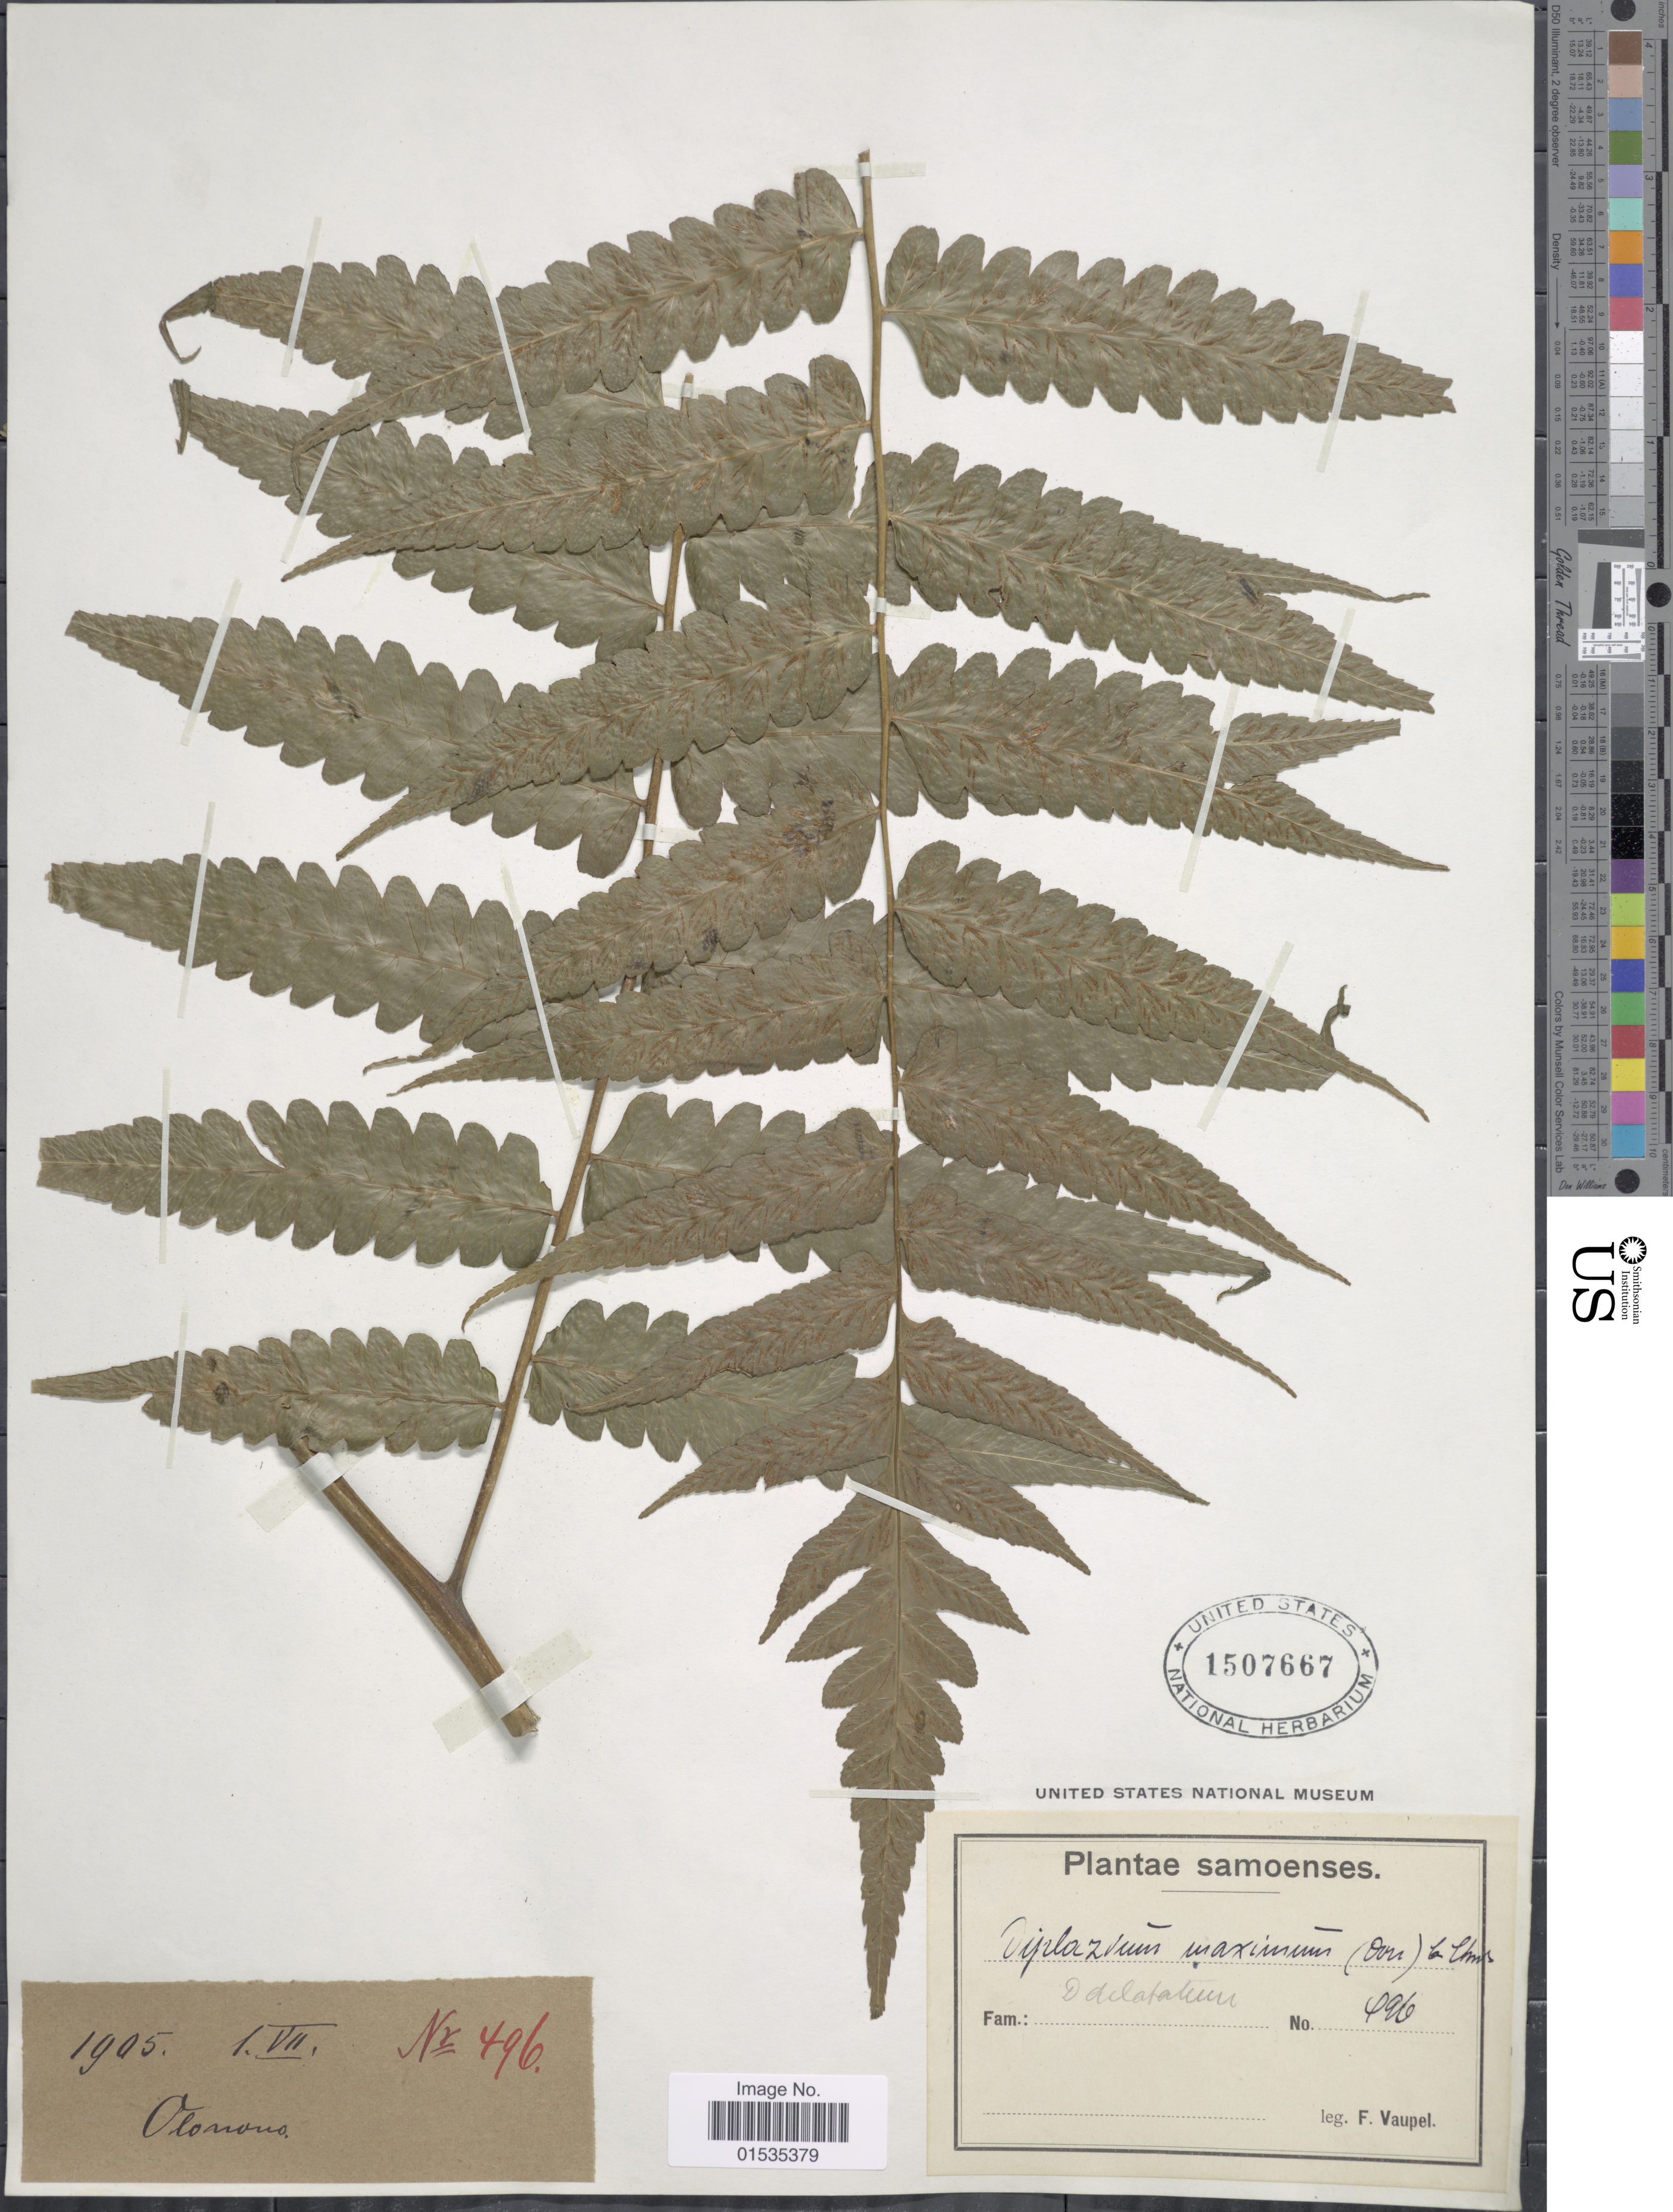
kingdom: Plantae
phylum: Tracheophyta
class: Polypodiopsida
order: Polypodiales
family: Athyriaceae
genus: Diplazium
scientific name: Diplazium dilatatum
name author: Blume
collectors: F. Vaupel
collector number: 496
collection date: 1905-07-01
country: Samoa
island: Ulopu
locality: Samoa. Olonono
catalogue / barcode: US 1507667